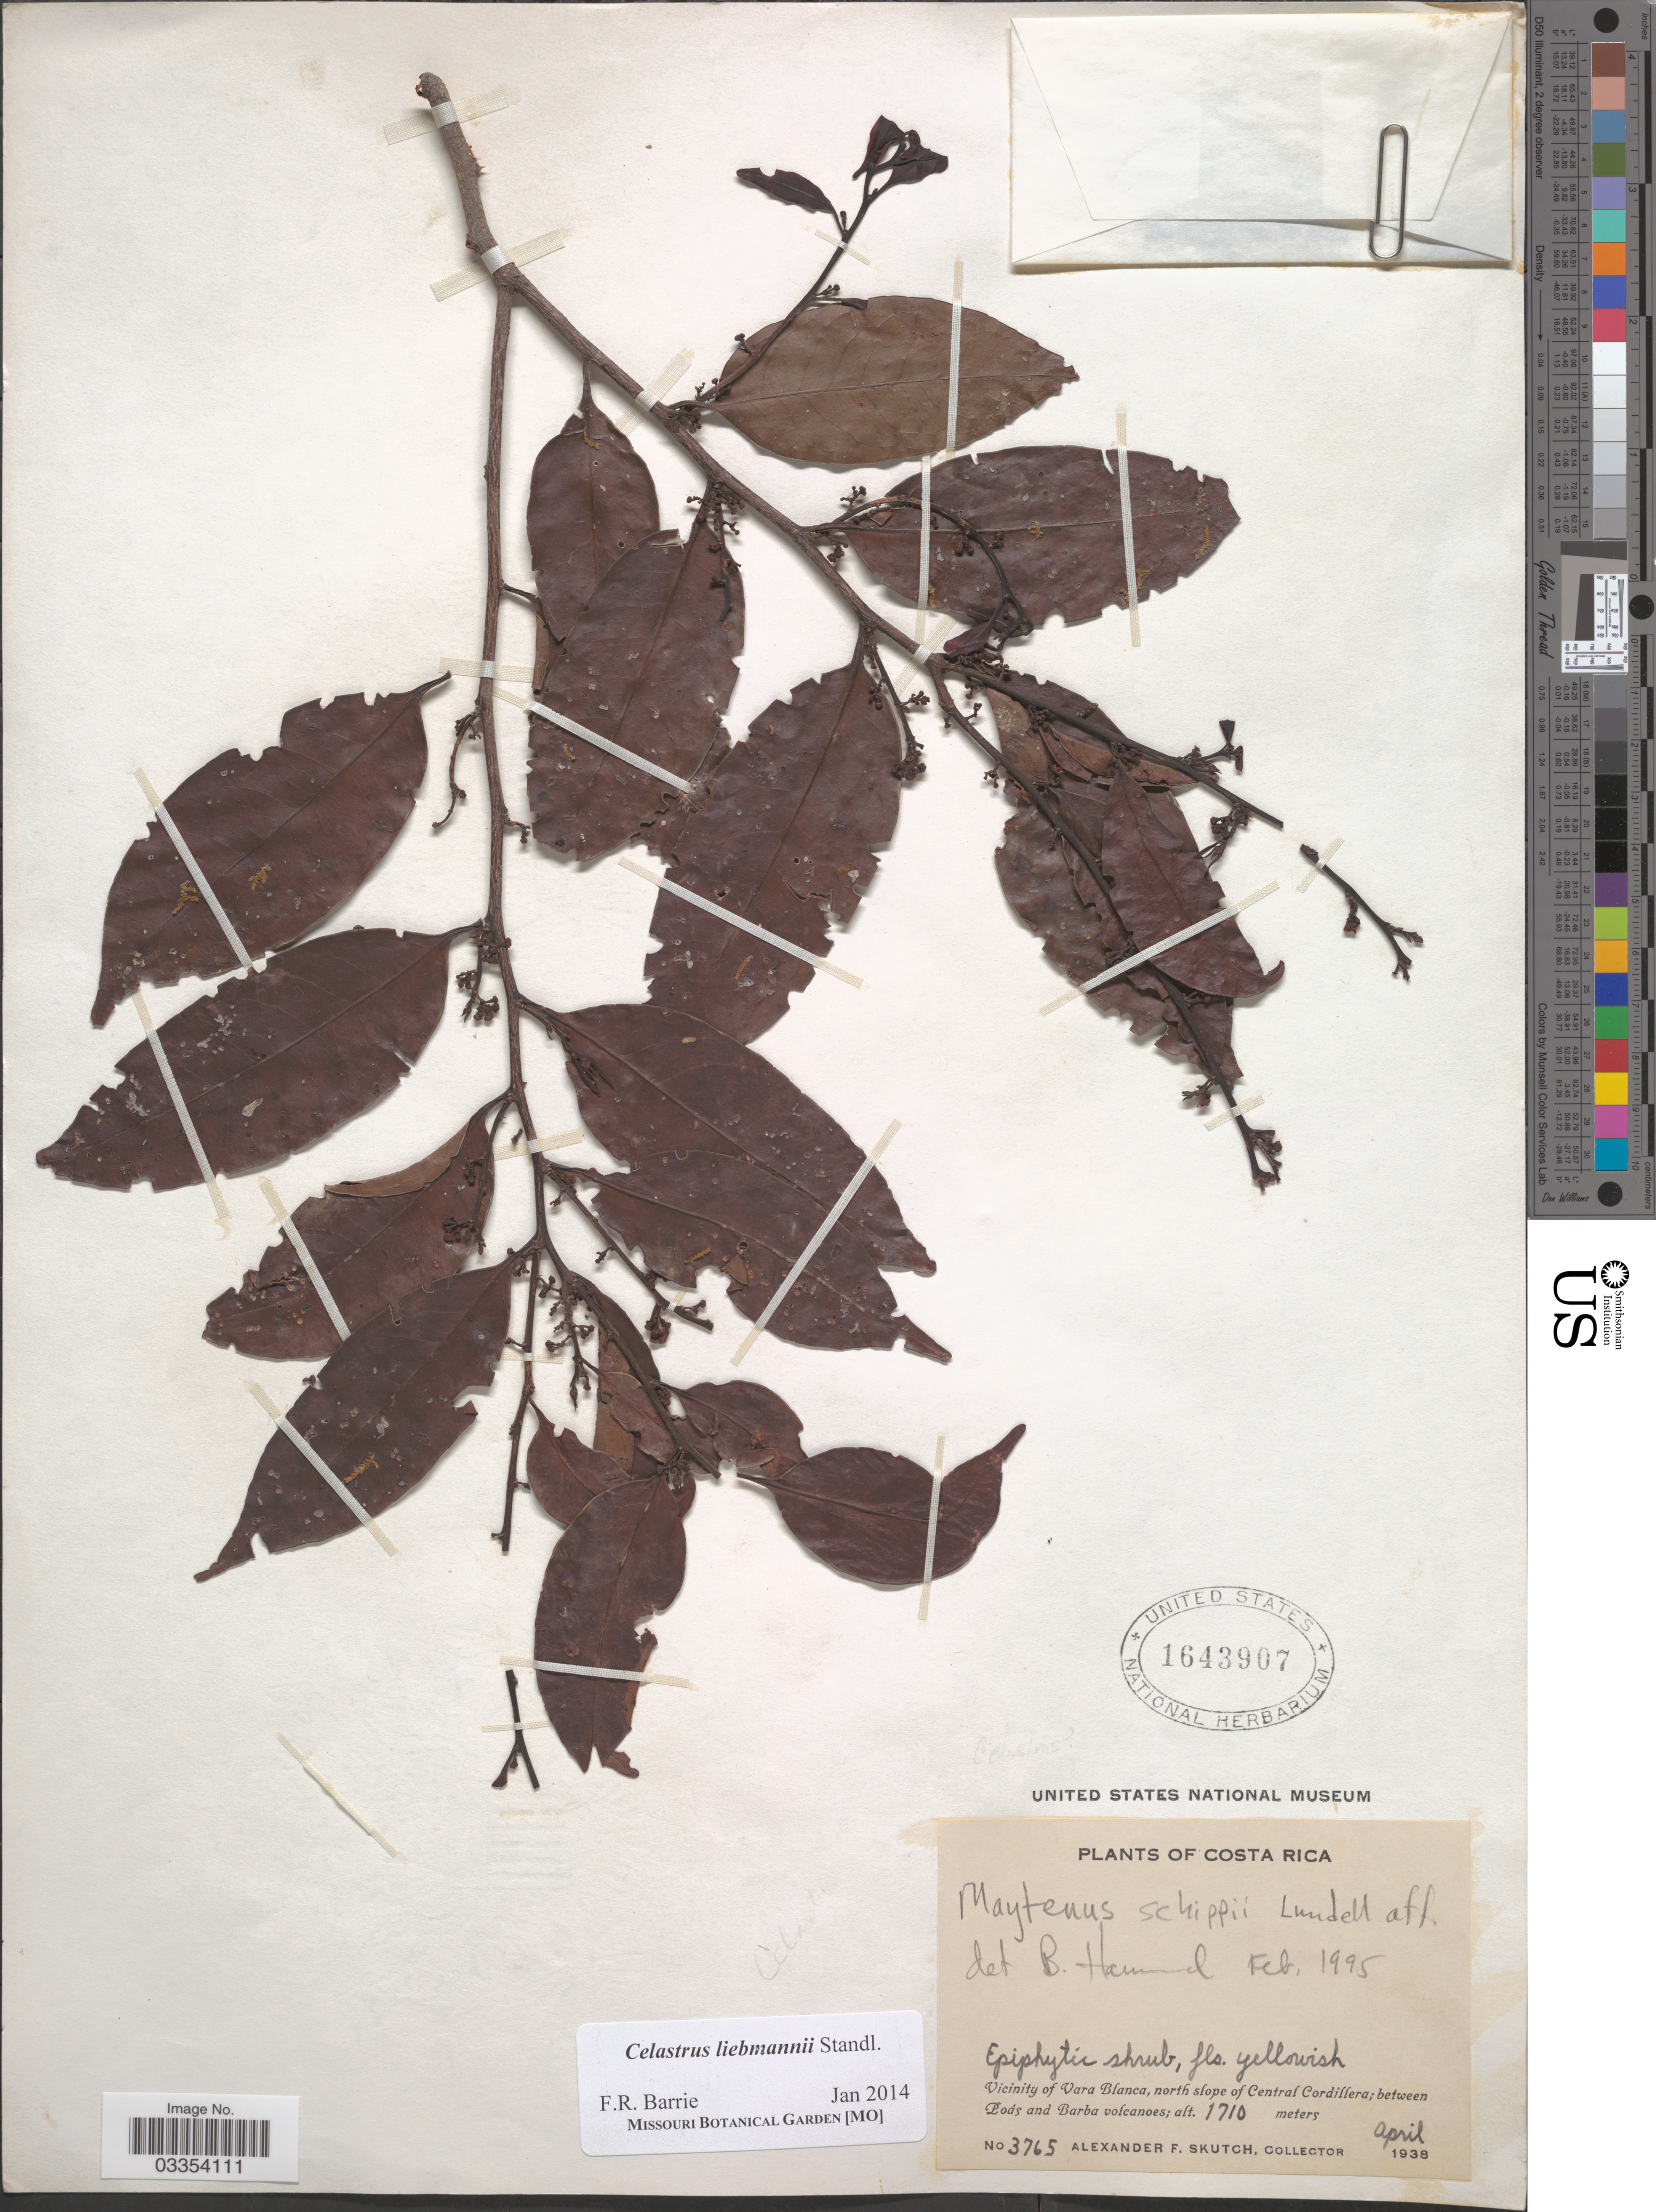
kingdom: Plantae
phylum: Tracheophyta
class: Magnoliopsida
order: Celastrales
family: Celastraceae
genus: Celastrus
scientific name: Celastrus liebmannii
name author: Standl.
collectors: A. F. Skutch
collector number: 3765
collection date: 1938-04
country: Costa Rica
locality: Vicinity of Vara Blanca, north slope of Central Cordillera; between Pods and Barba volcanoes.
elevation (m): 1710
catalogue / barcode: US 1643907